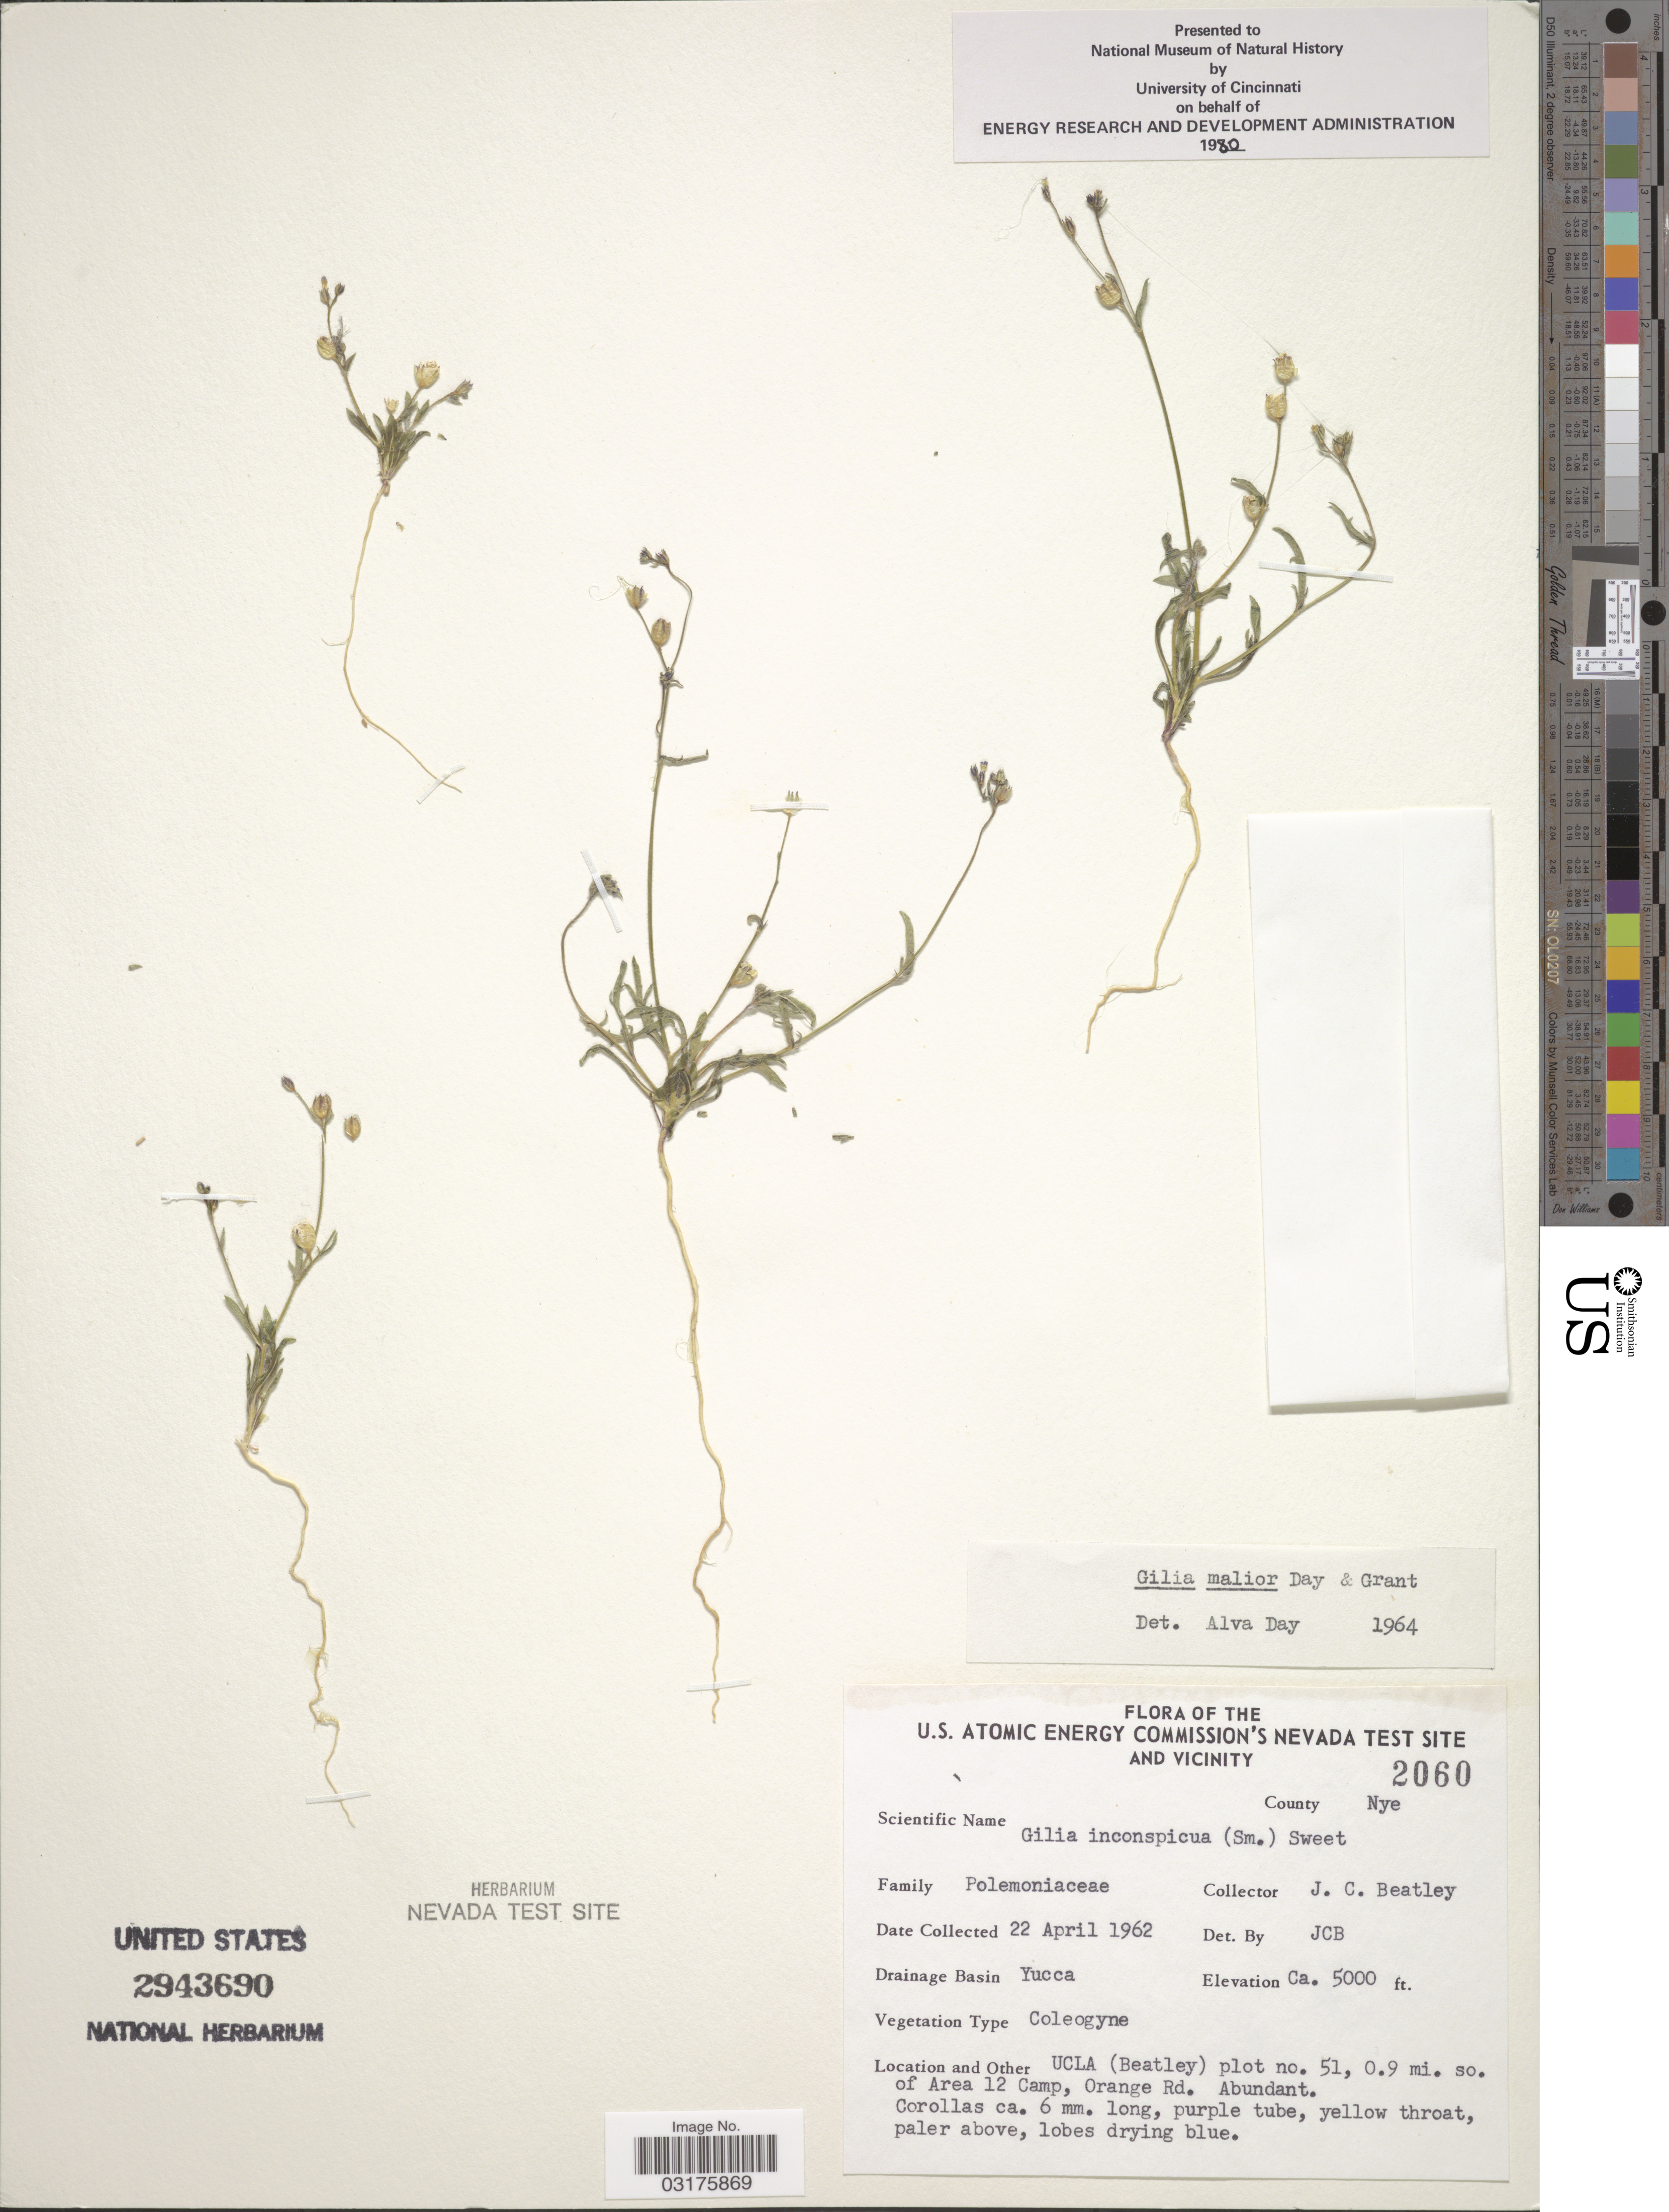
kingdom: Plantae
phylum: Tracheophyta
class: Magnoliopsida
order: Ericales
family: Polemoniaceae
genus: Gilia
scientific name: Gilia malior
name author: Day & V.E. Grant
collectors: J. C. Beatley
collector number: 2060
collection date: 1962-04-22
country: United States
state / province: Nevada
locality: The U.S. Atomic Energy Commission's Nevada Test Site and Vicinity. County Nye. Drainage Basin Yucca. UCLA (Beatley) plot no. 51, 0.9 mi. so. of Area 12 Camp, Orange Rd.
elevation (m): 1524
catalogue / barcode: US 2943690